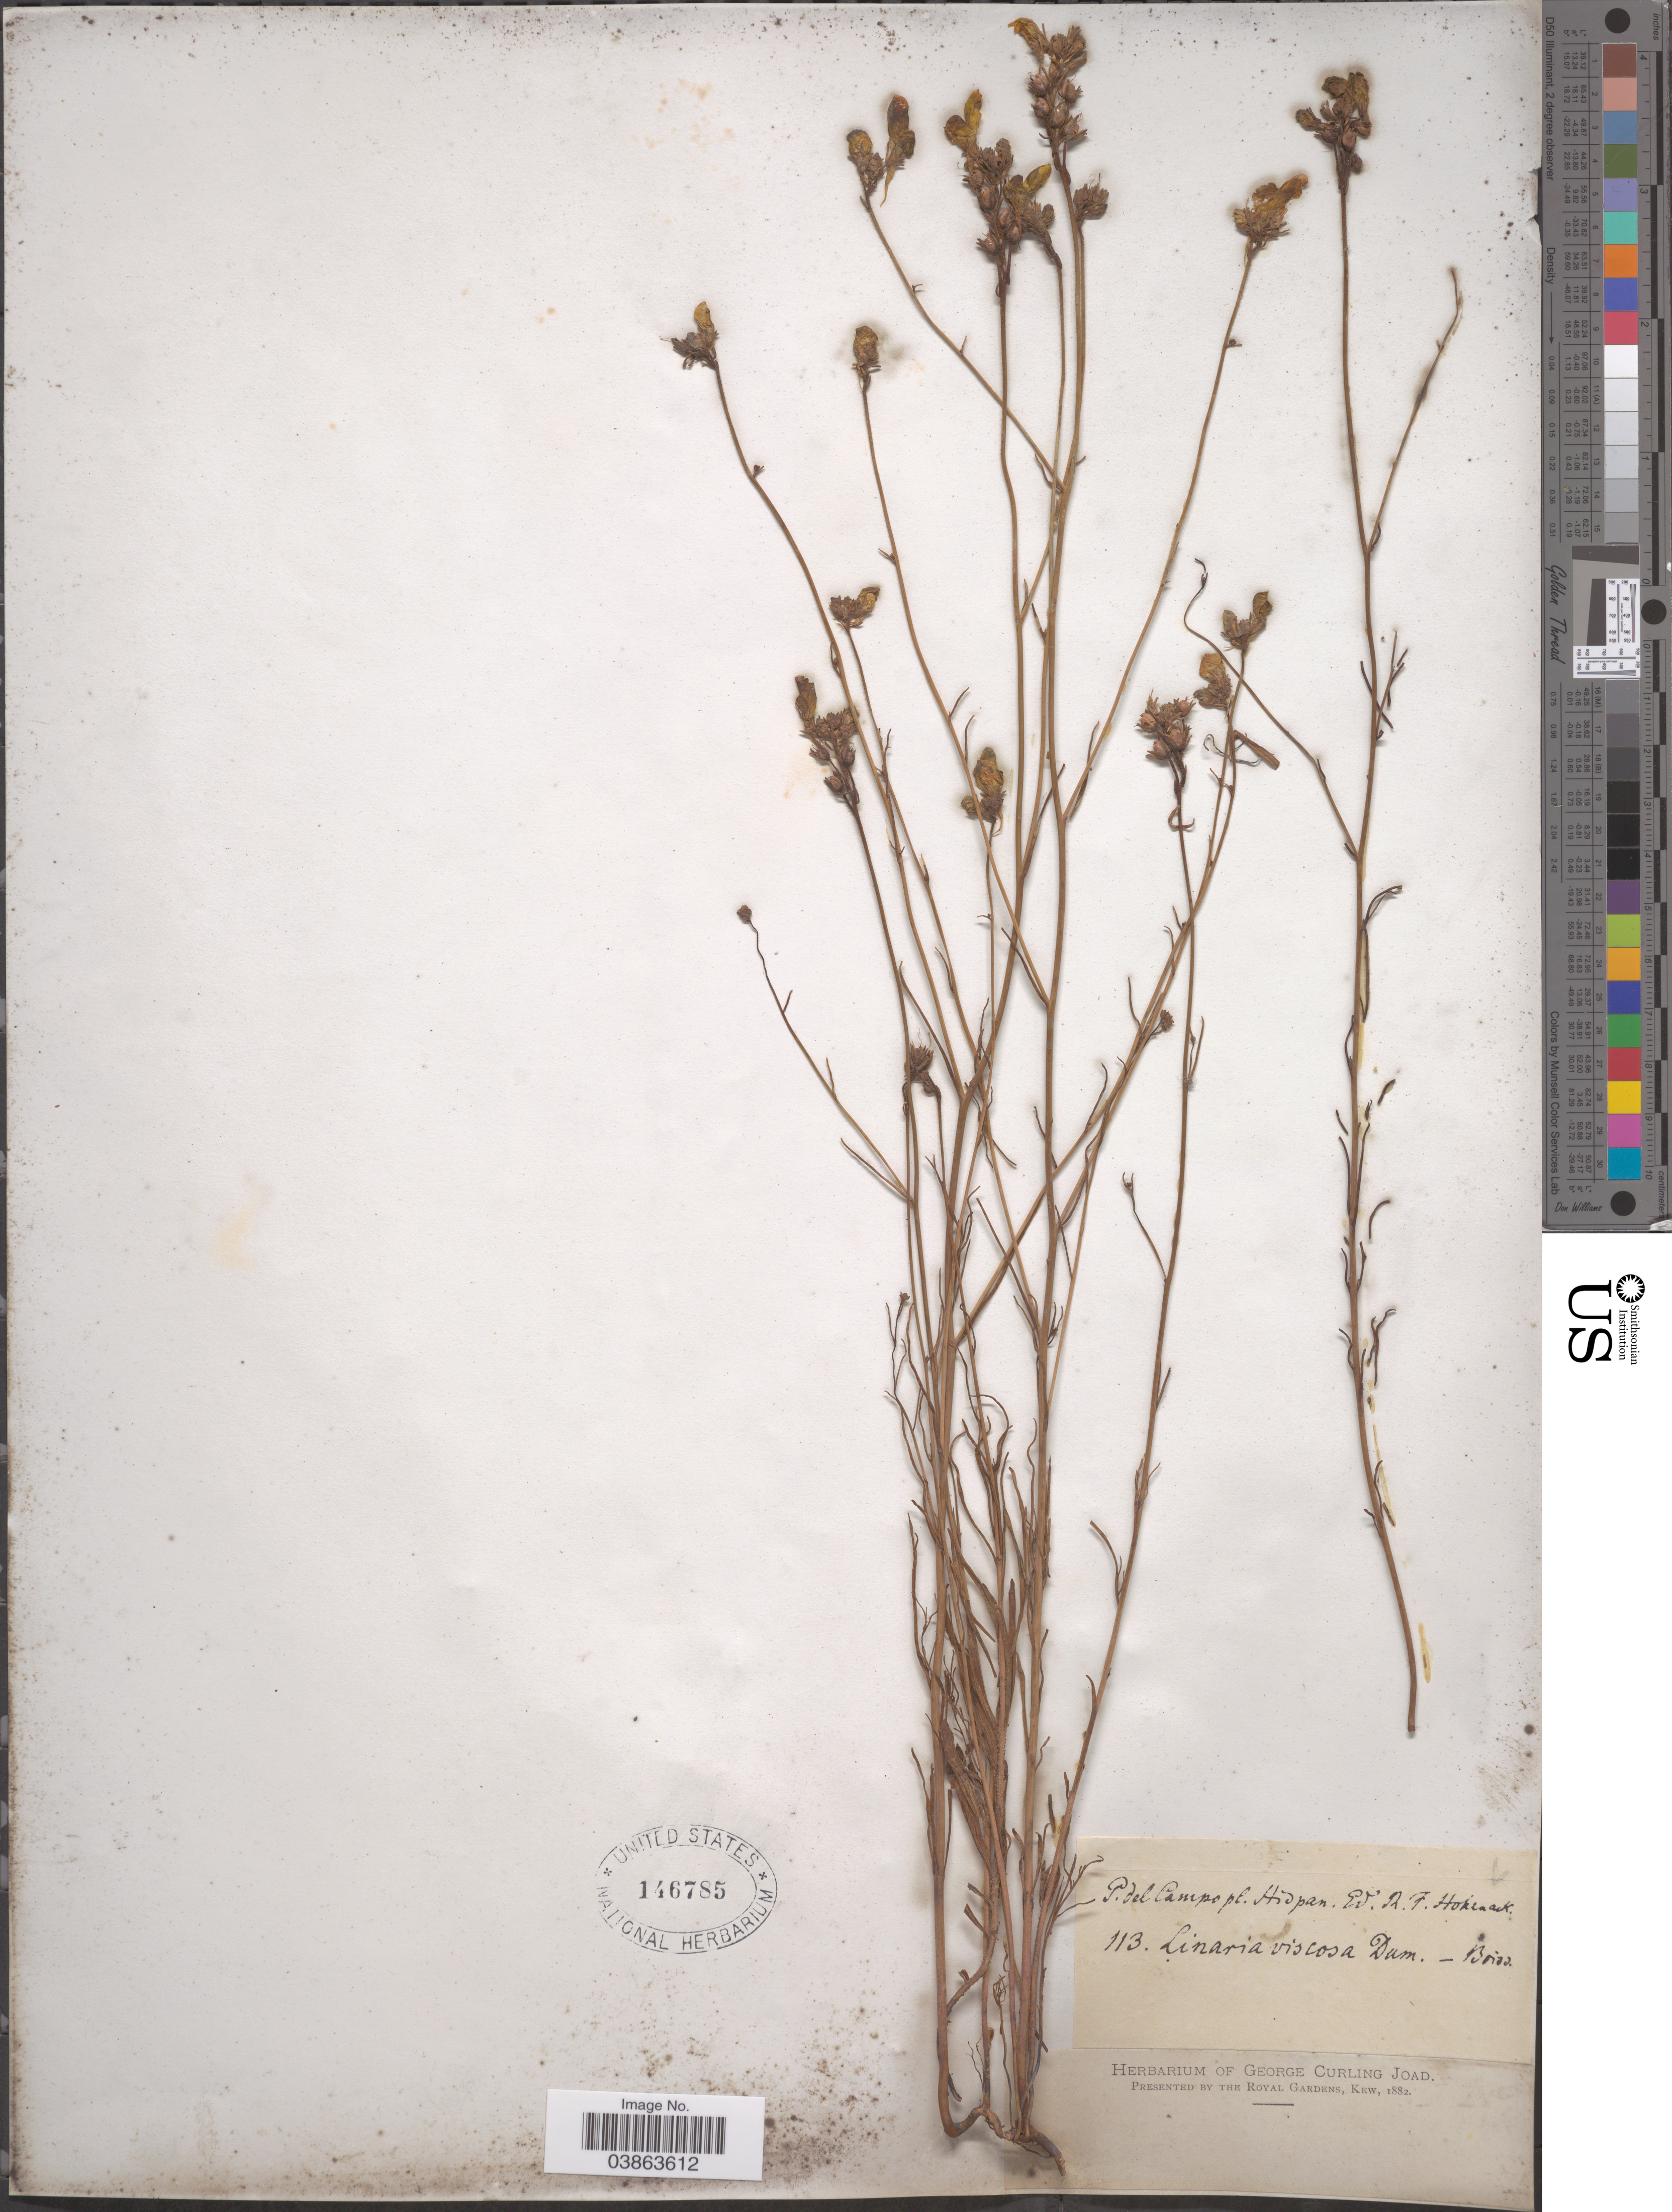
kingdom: Plantae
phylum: Tracheophyta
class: Magnoliopsida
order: Lamiales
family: Plantaginaceae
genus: Linaria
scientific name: Linaria viscosa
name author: (L.) Dum. Cours.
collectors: R. F. Hohenacker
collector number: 113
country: Spain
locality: Campo pl. Hispan.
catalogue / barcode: US 146785